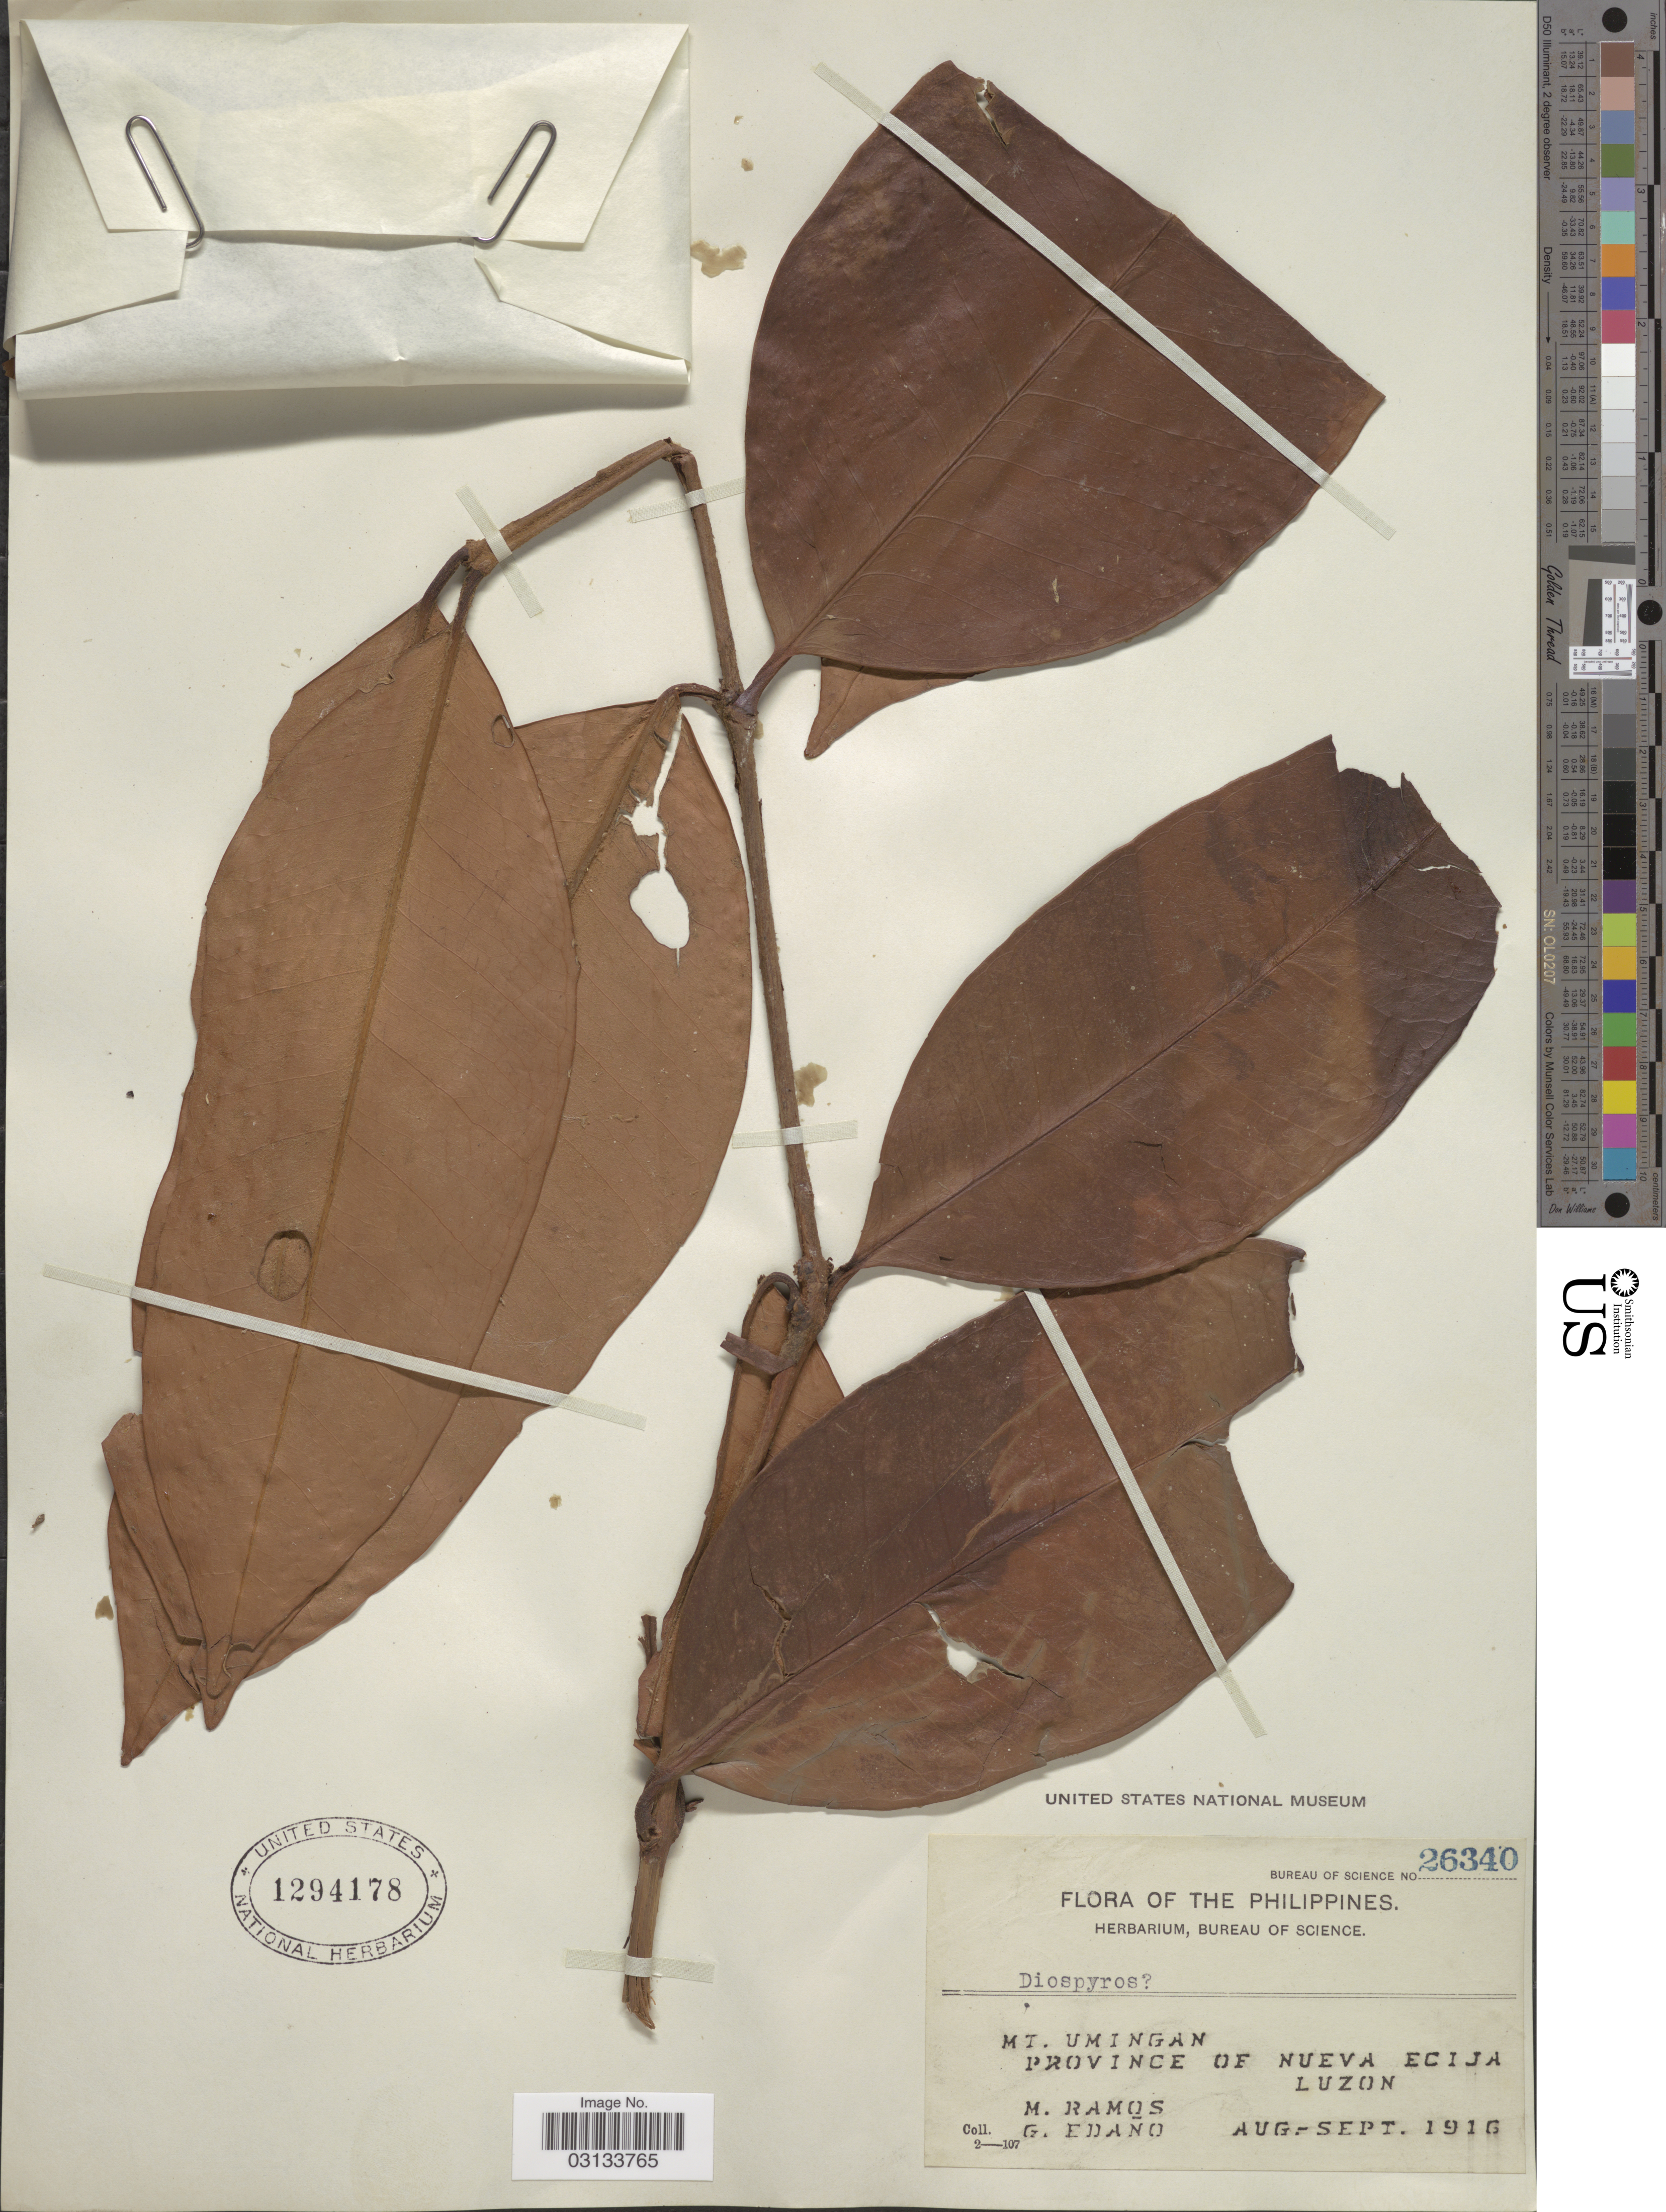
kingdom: Plantae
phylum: Tracheophyta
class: Magnoliopsida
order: Ericales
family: Ebenaceae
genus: Diospyros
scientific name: Diospyros sp.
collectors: M. Ramos & G. Edaño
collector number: Bureau of Science 26340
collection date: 1916-08/1916-09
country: Philippines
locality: Mt. Umingan. Province of Nueva Ecija. Luzon.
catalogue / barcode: US 1294178